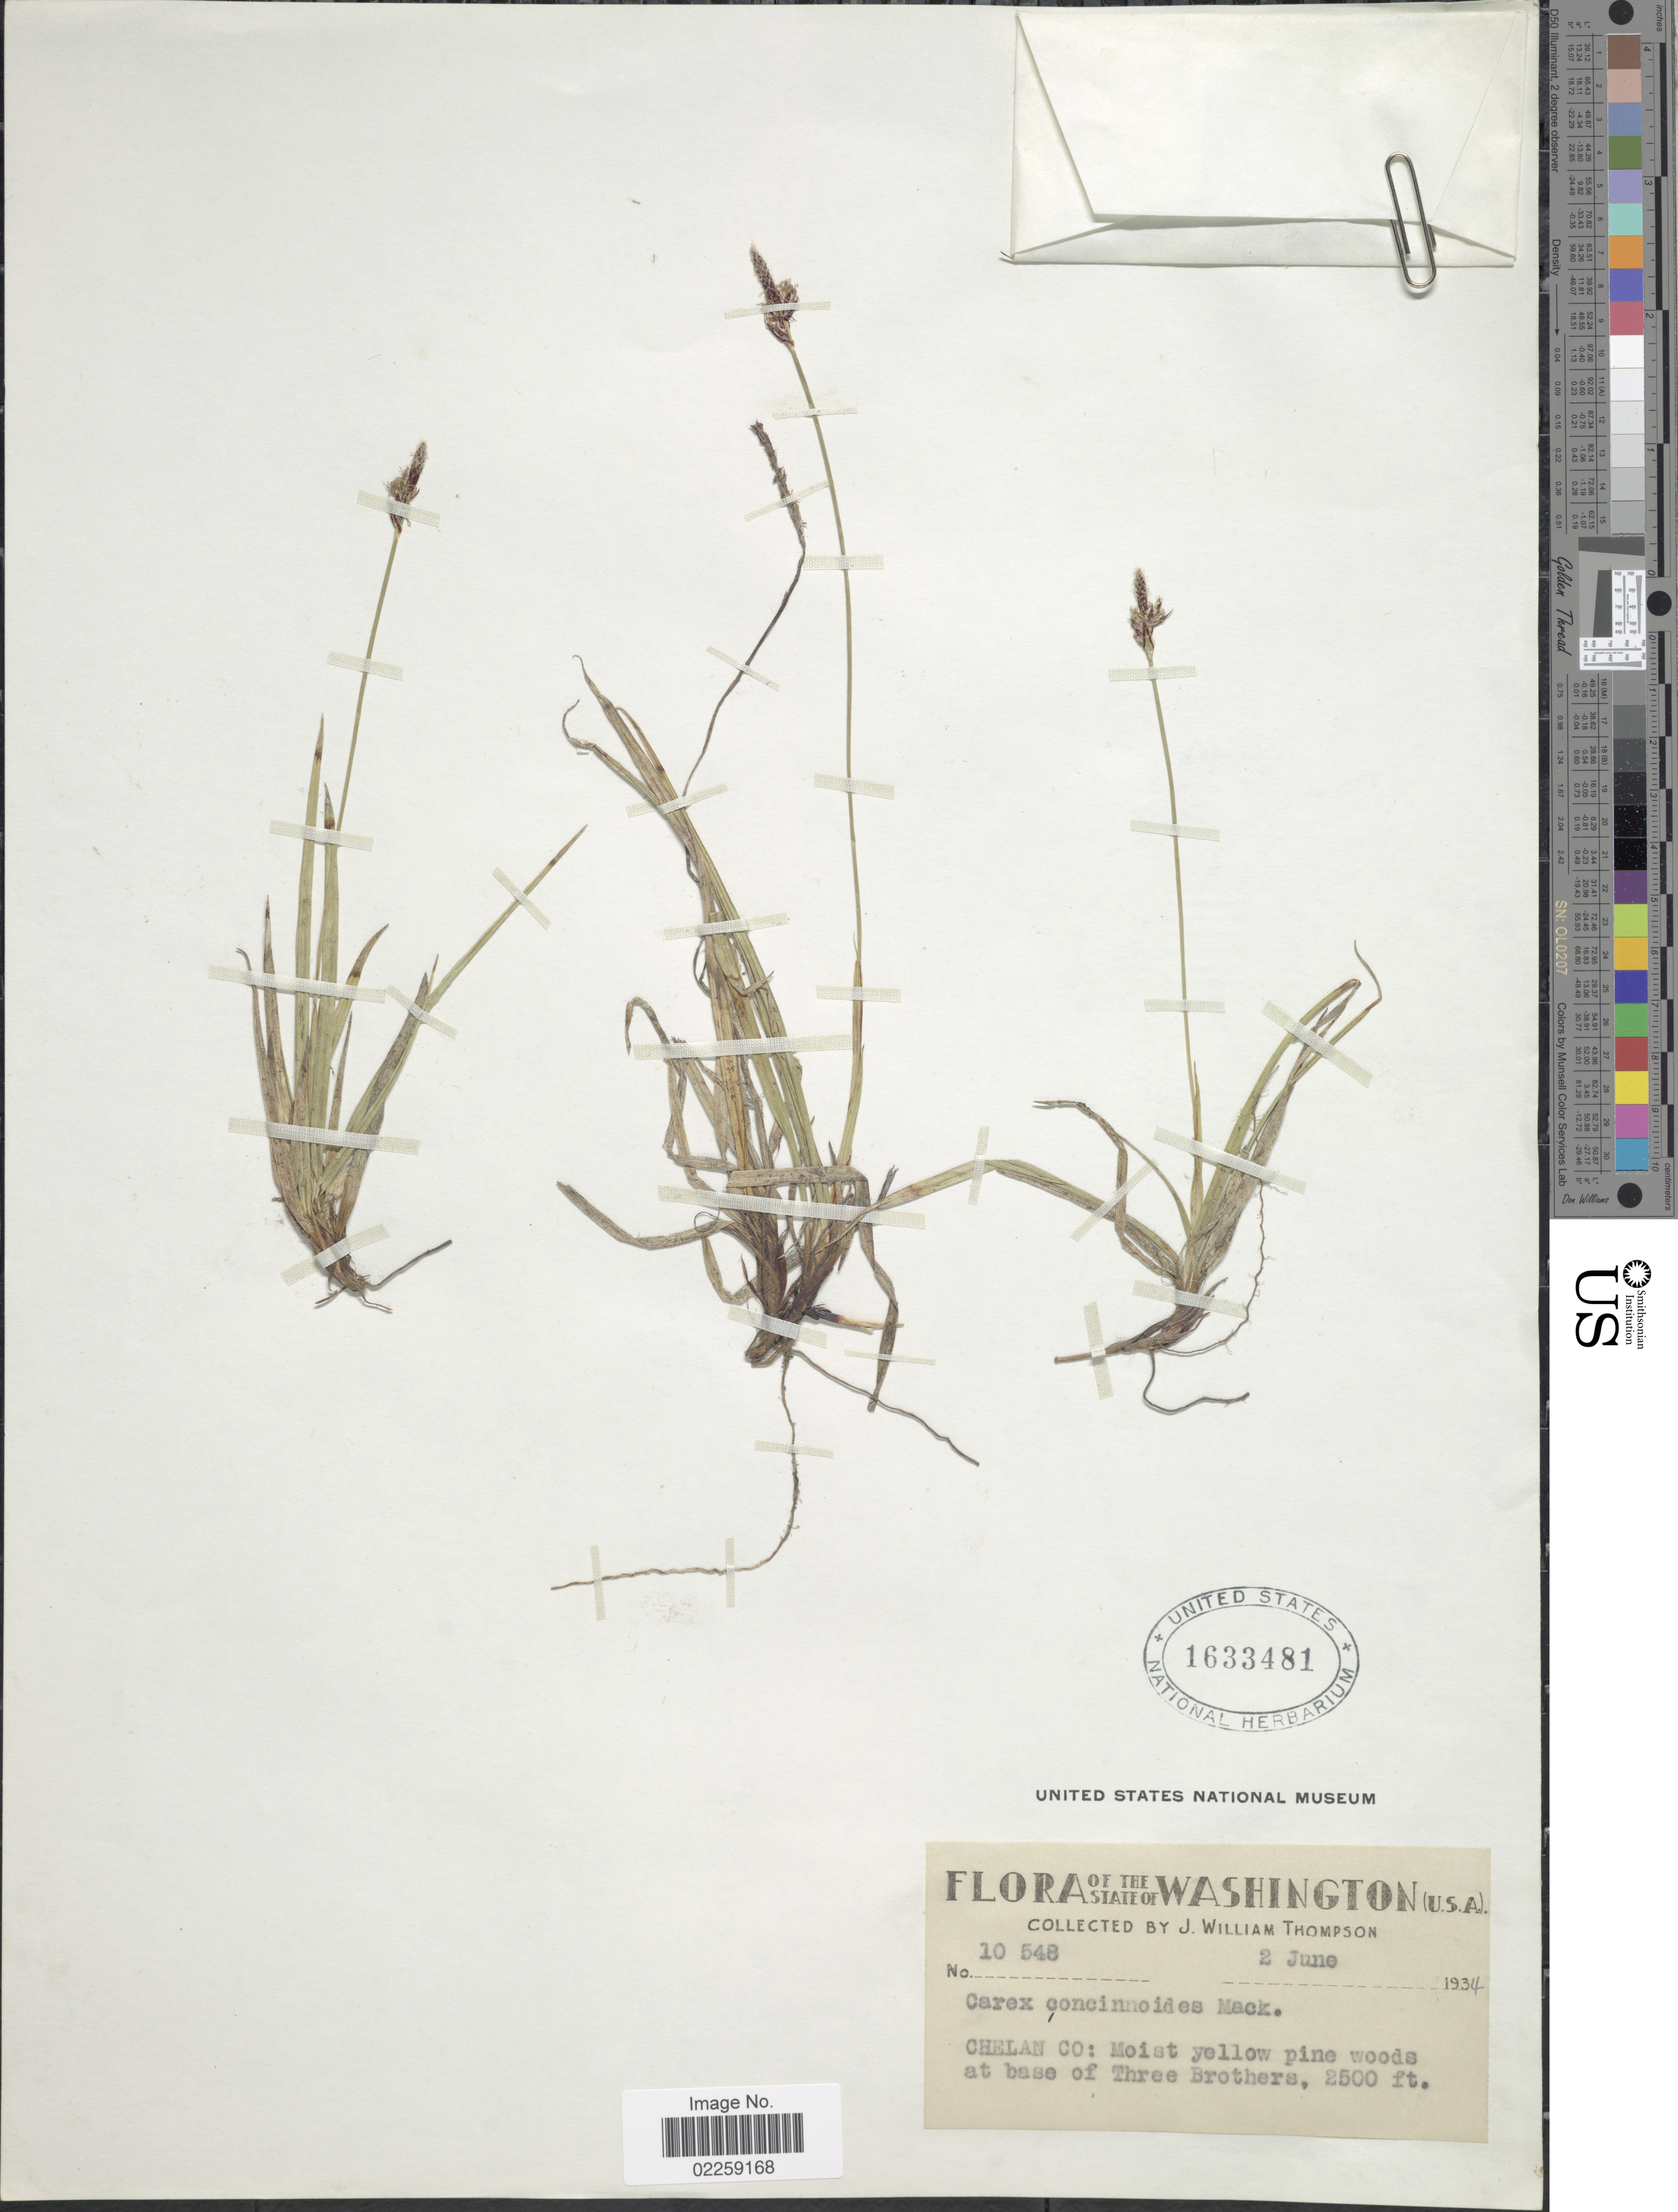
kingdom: Plantae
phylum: Tracheophyta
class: Liliopsida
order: Poales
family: Cyperaceae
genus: Carex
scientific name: Carex concinnoides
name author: Mack.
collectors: J. W. Thompson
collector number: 10548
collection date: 1934-06-02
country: United States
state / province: Washington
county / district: Chelan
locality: Chelan Co.: Moist yellow pine woods at base of Three Brothers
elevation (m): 762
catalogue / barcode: US 1633481